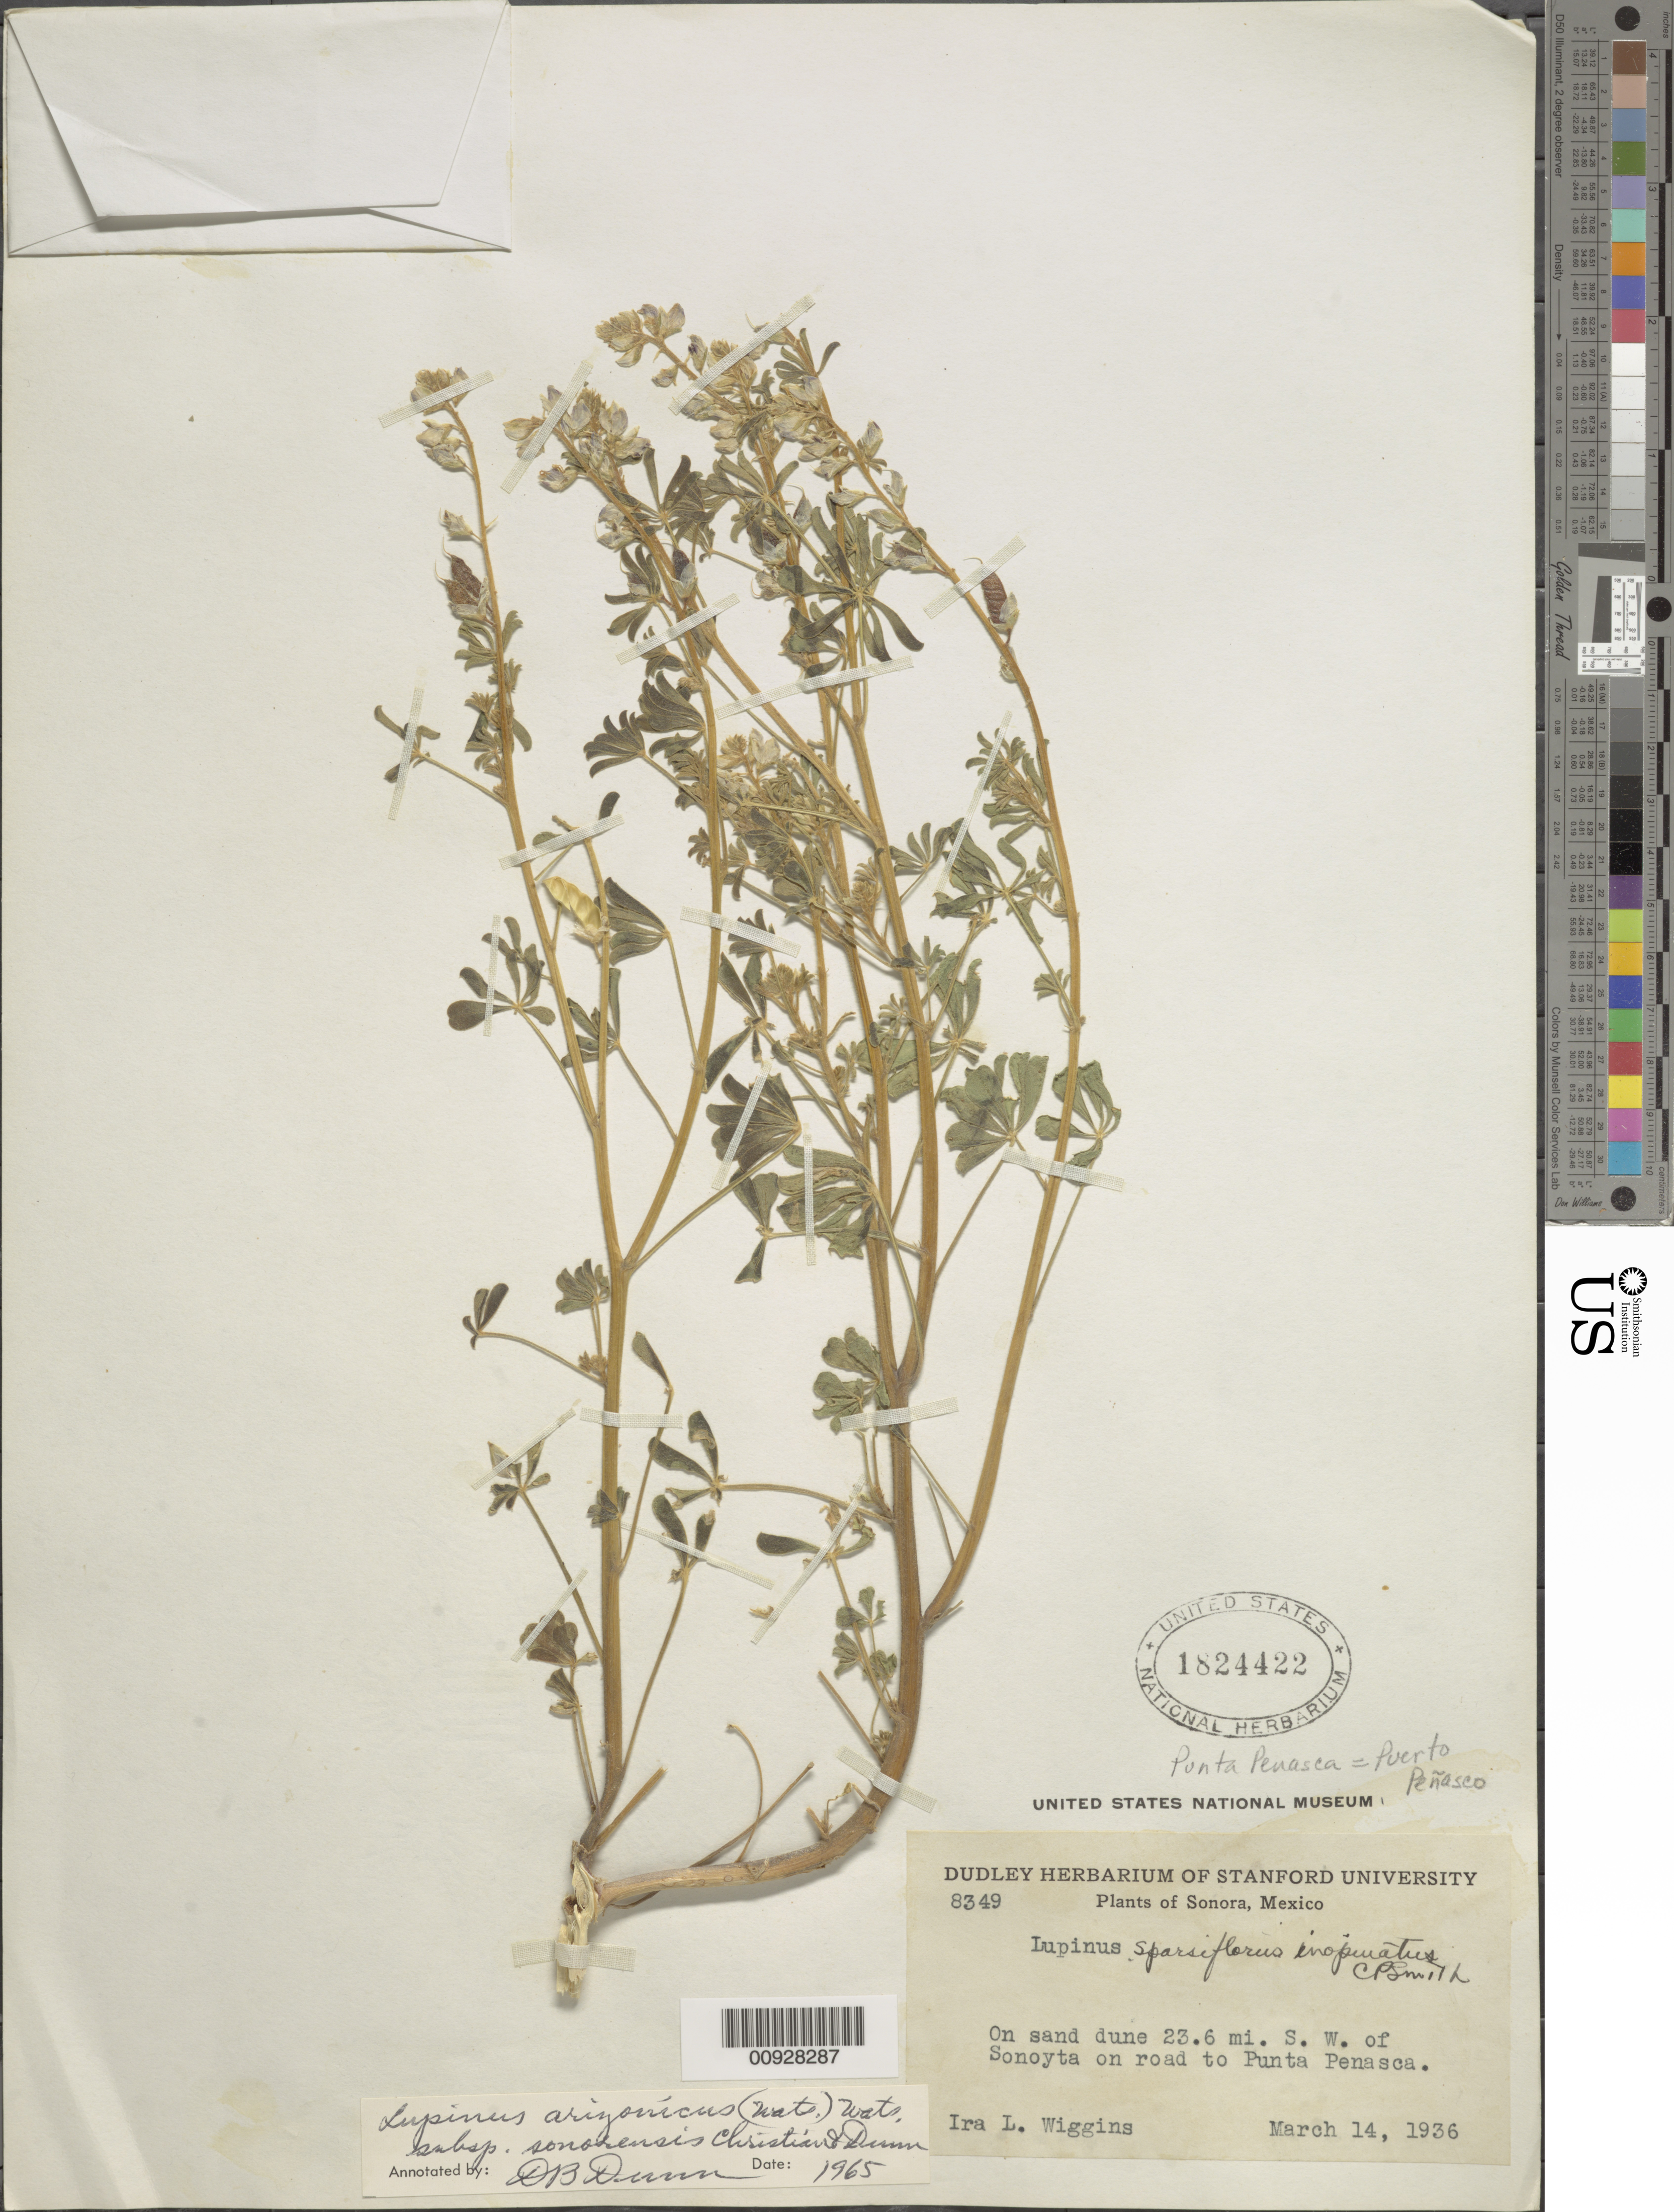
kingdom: Plantae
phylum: Tracheophyta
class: Magnoliopsida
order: Fabales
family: Fabaceae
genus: Lupinus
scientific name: Lupinus arizonicus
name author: (S. Watson) S. Watson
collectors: I. L. Wiggins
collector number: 8349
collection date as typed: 14 Mar 1936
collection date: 1936-03-14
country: Mexico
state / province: Sonora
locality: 23.6 mi. SW of Sonoyta on road to Punta Penasca (Puerto Peñasco).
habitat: On sand dune.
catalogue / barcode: US 1824422